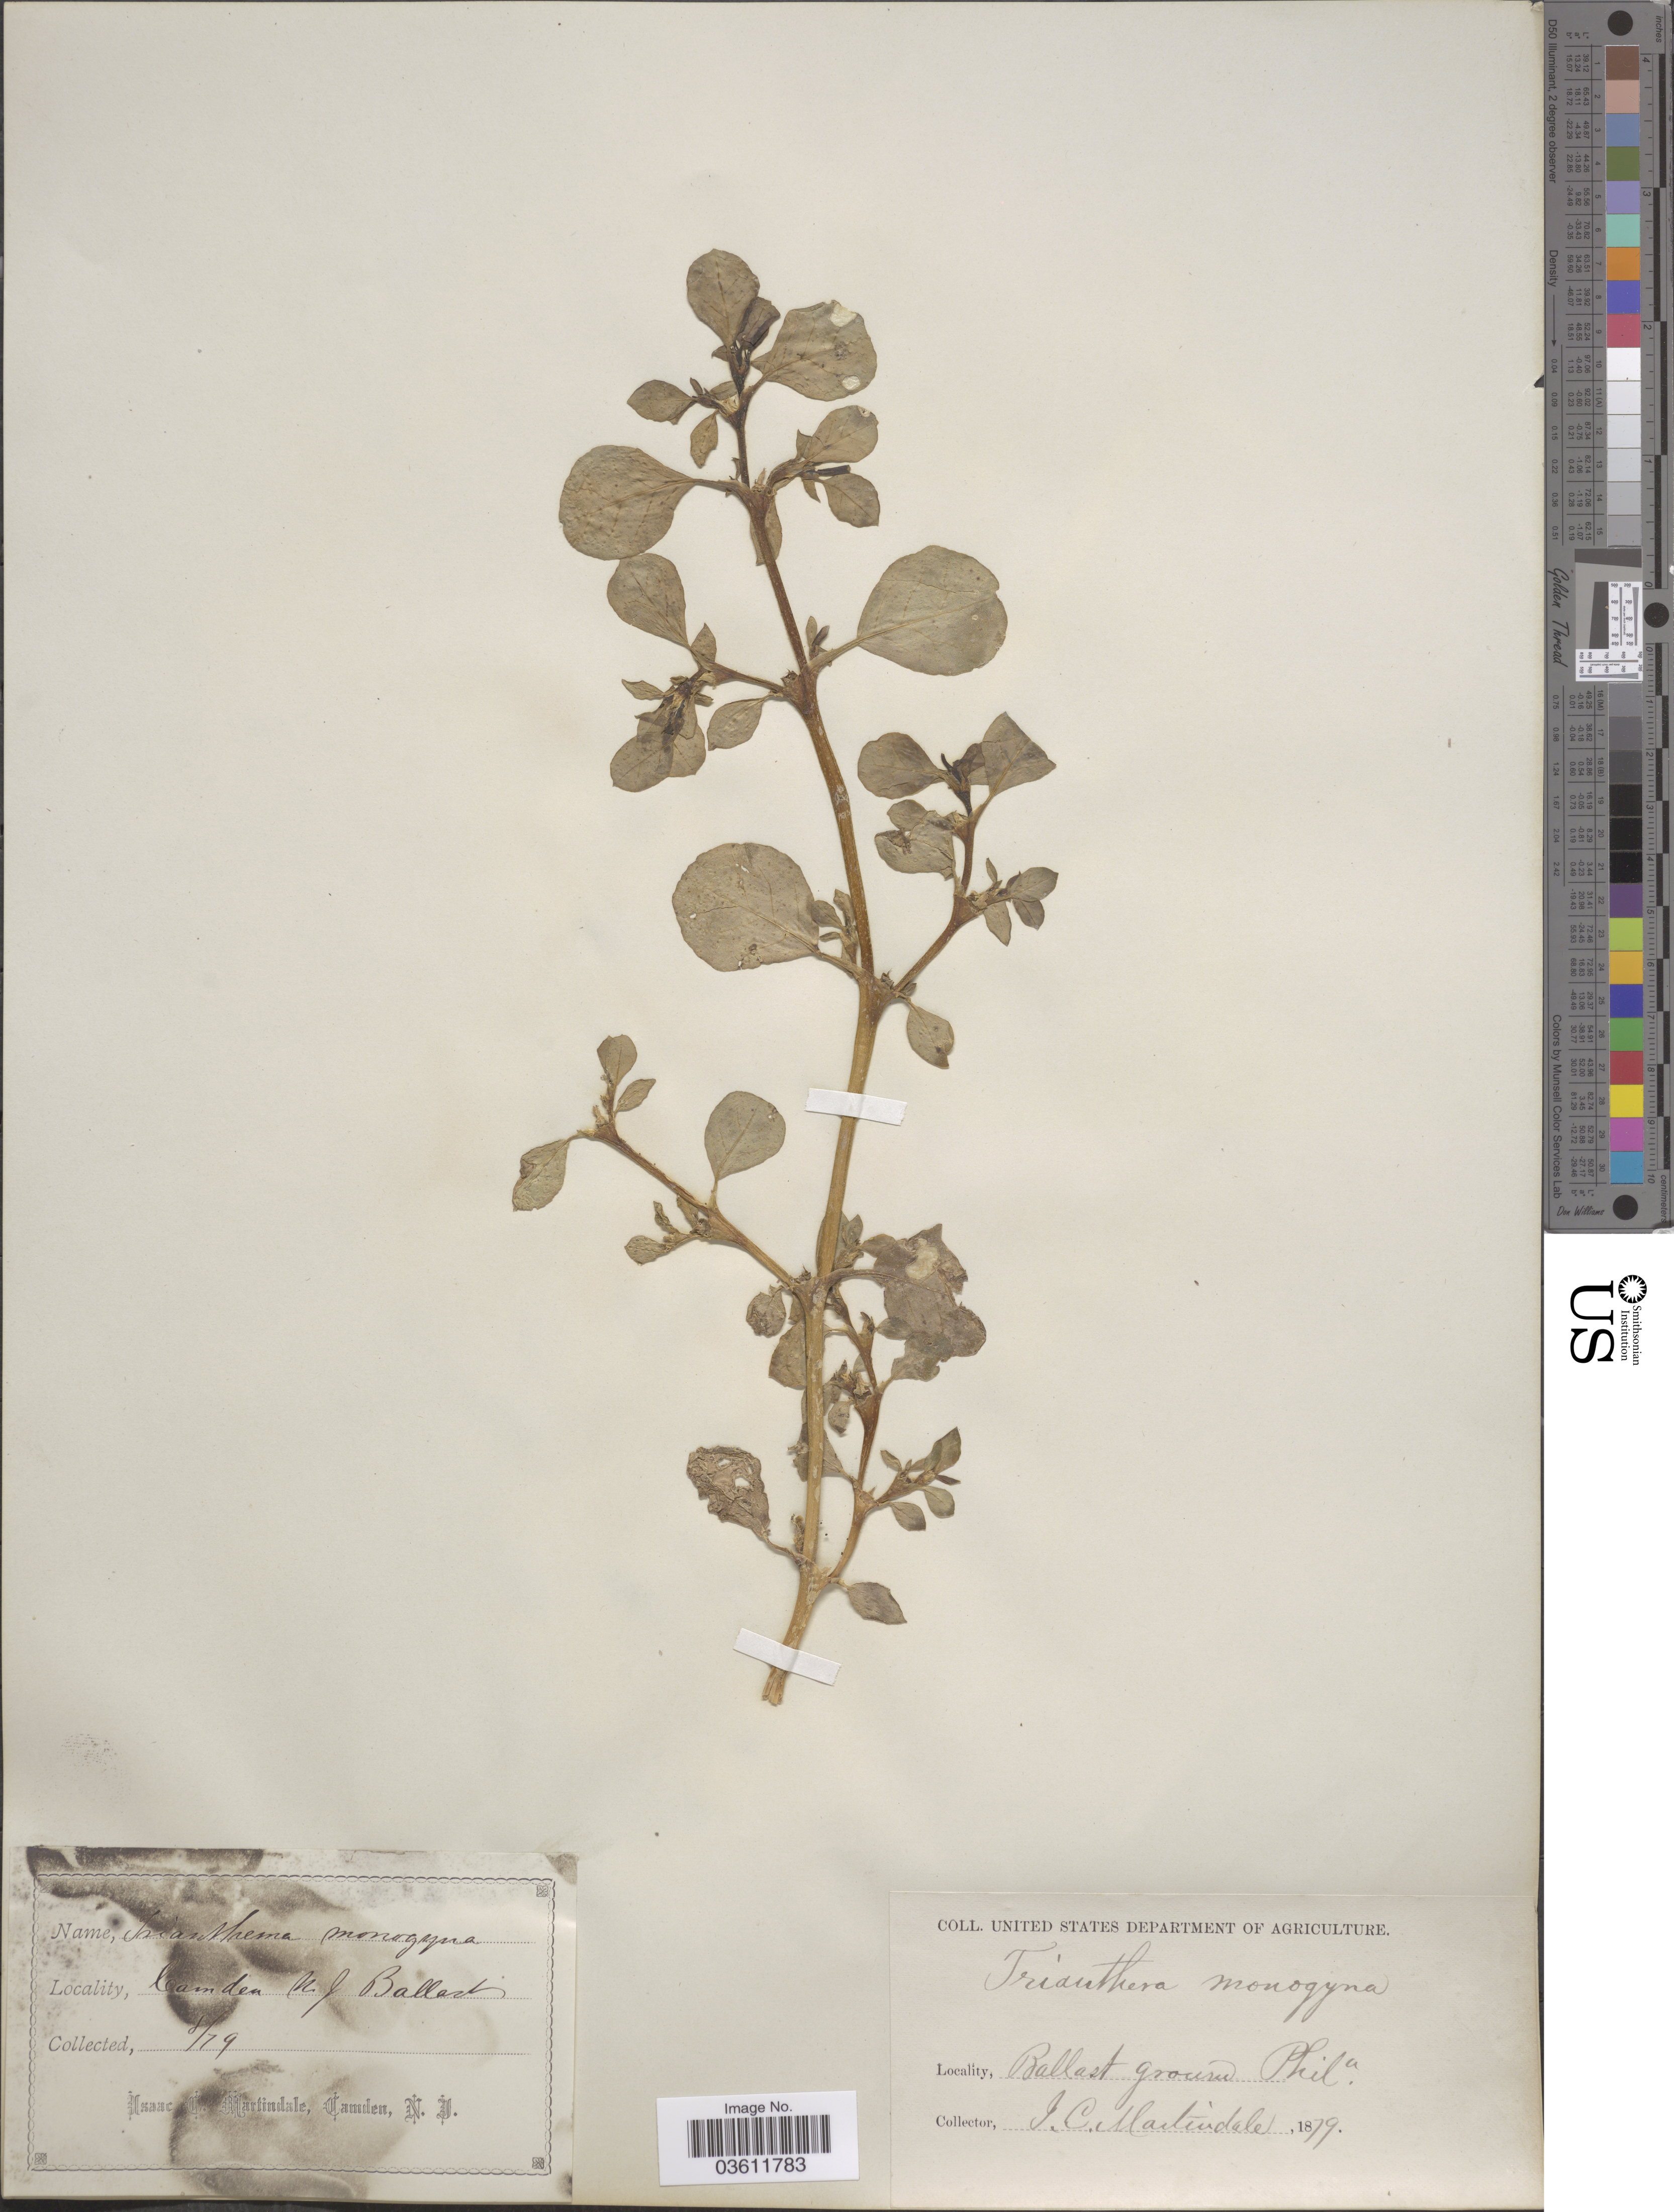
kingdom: Plantae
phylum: Tracheophyta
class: Magnoliopsida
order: Caryophyllales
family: Aizoaceae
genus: Trianthema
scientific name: Trianthema portulacastrum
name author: L.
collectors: I. C. Martindale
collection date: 1879-08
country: United States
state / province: New Jersey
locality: Camden Ballast. Ballast ground Phila.